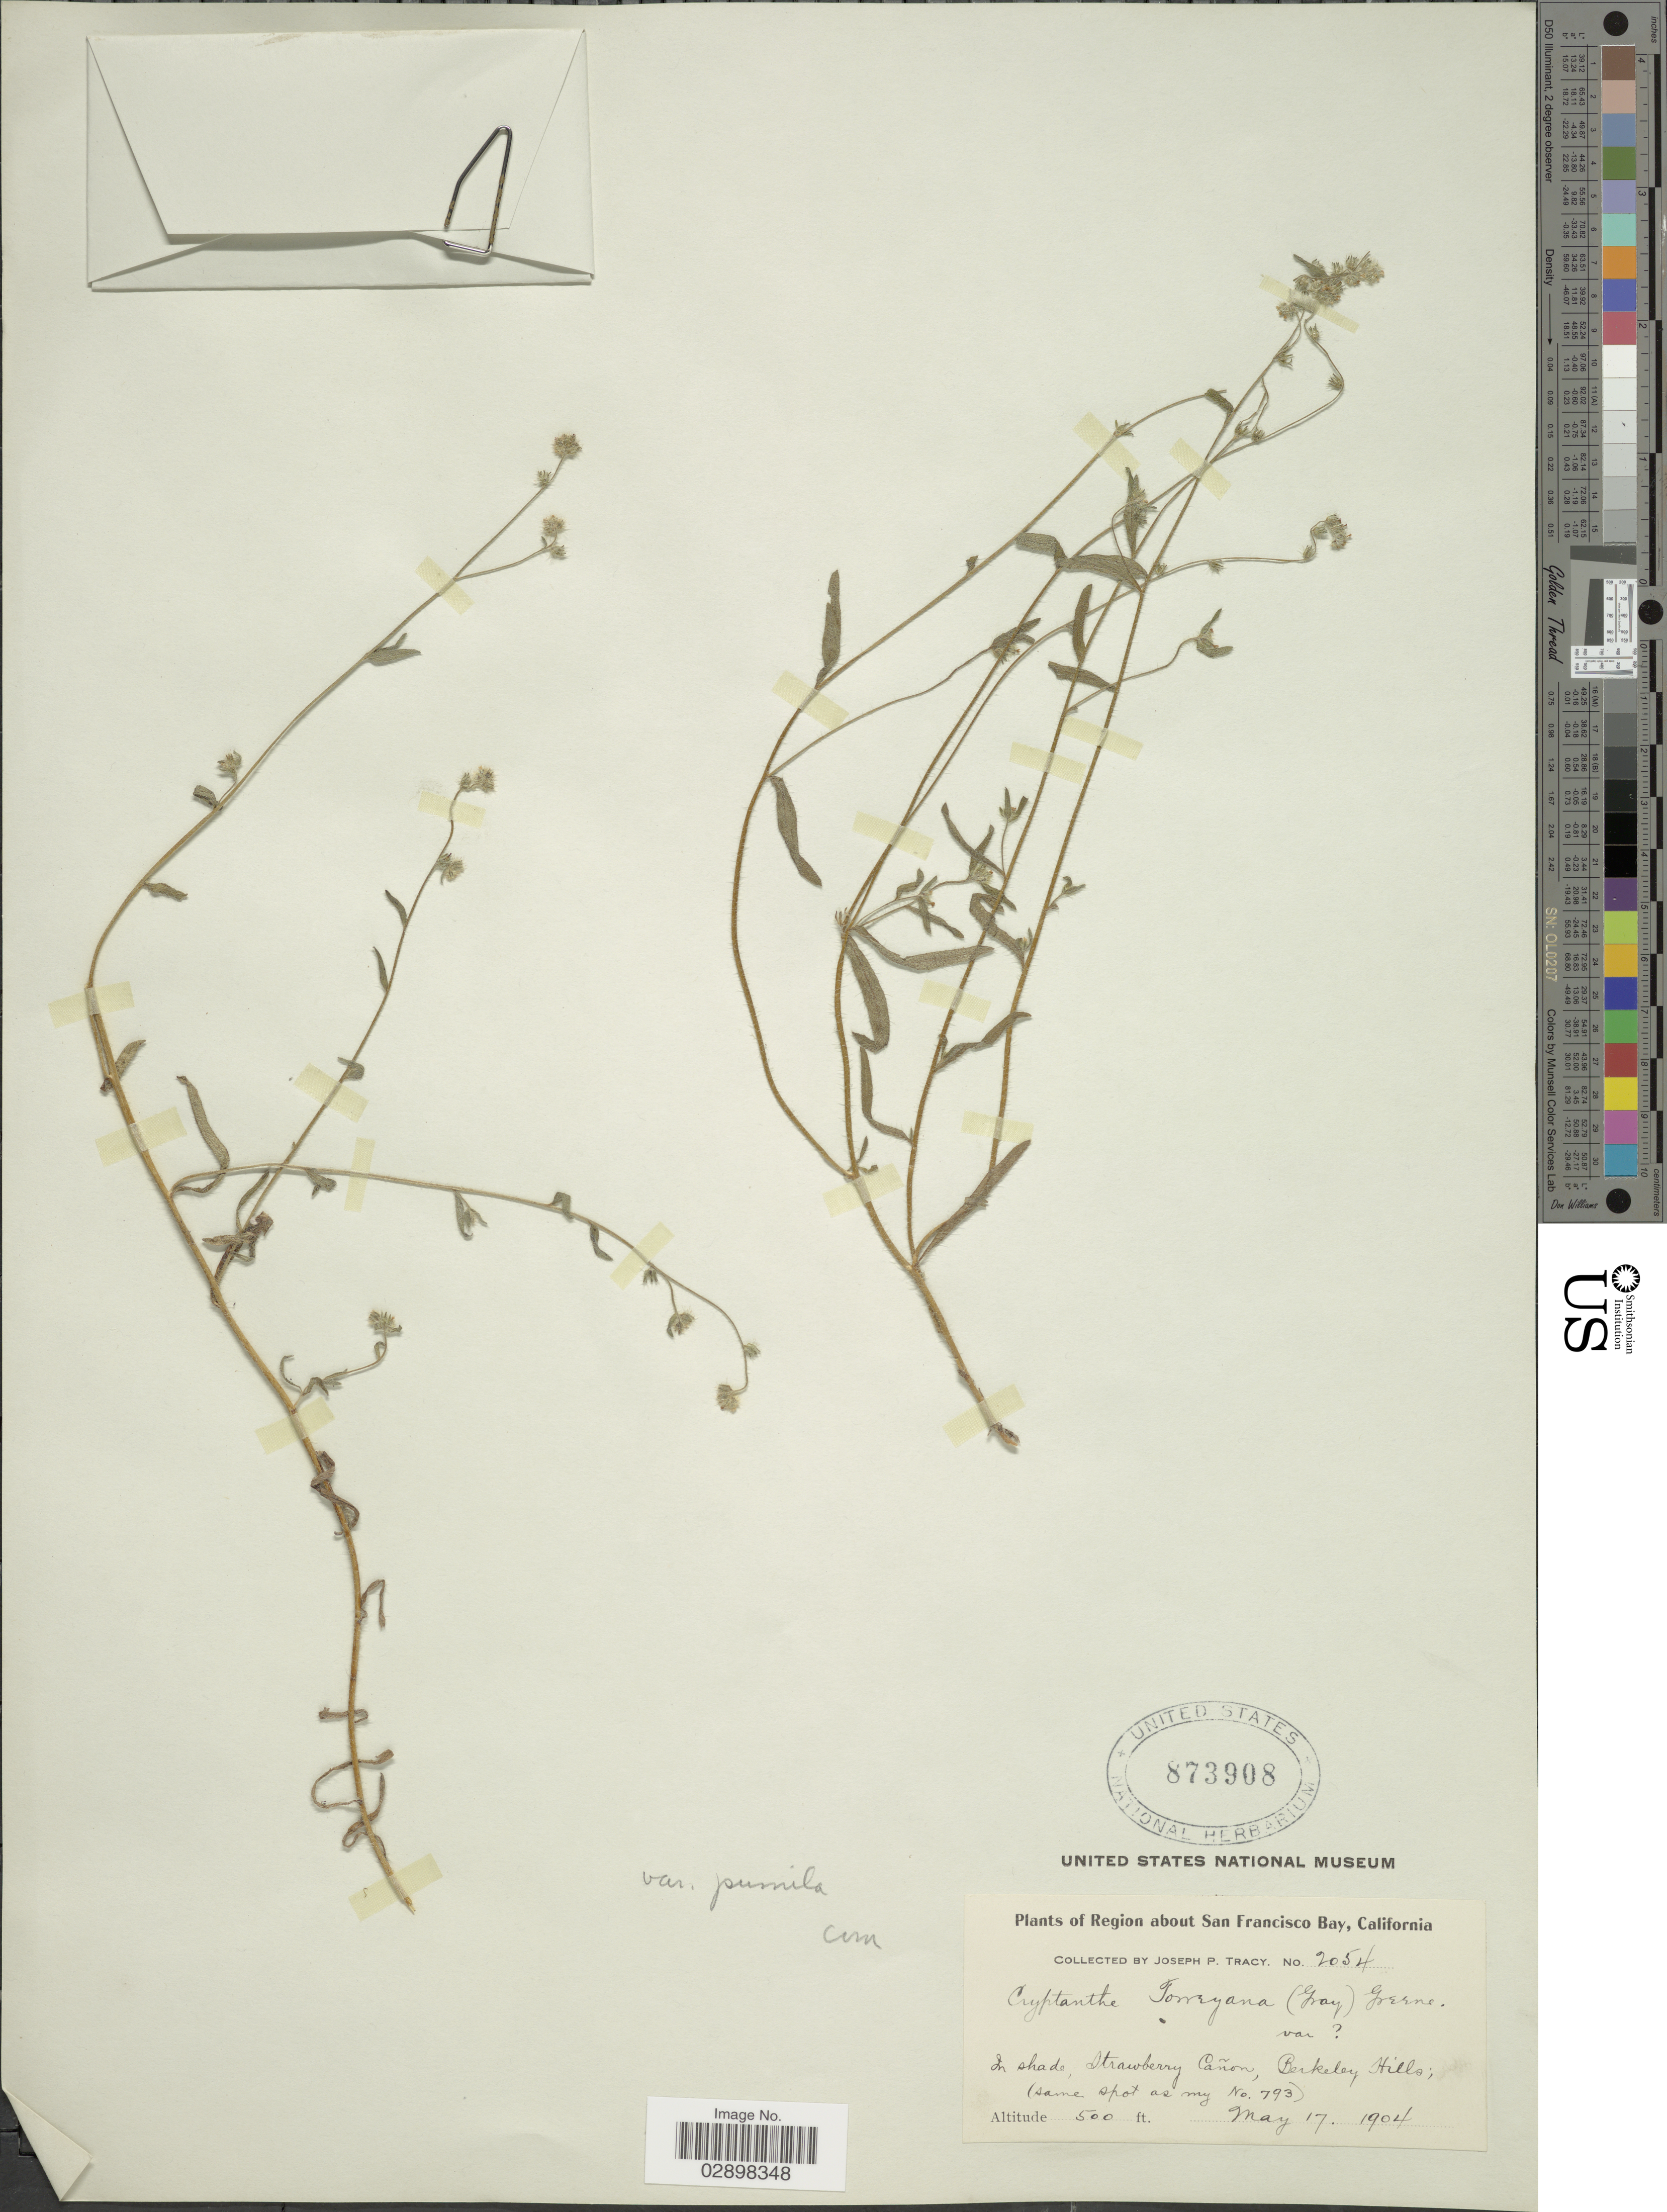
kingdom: Plantae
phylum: Tracheophyta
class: Magnoliopsida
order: Boraginales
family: Boraginaceae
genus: Cryptantha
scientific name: Cryptantha torreyana var. pumila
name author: (A. Heller) I.M. Johnst.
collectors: J. Tracy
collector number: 2054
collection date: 1904-05-17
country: United States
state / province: California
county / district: San Francisco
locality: Region about San Francisco Bay, Strawberry Cañon, Berkeley Hills.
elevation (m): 152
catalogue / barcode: US 873908